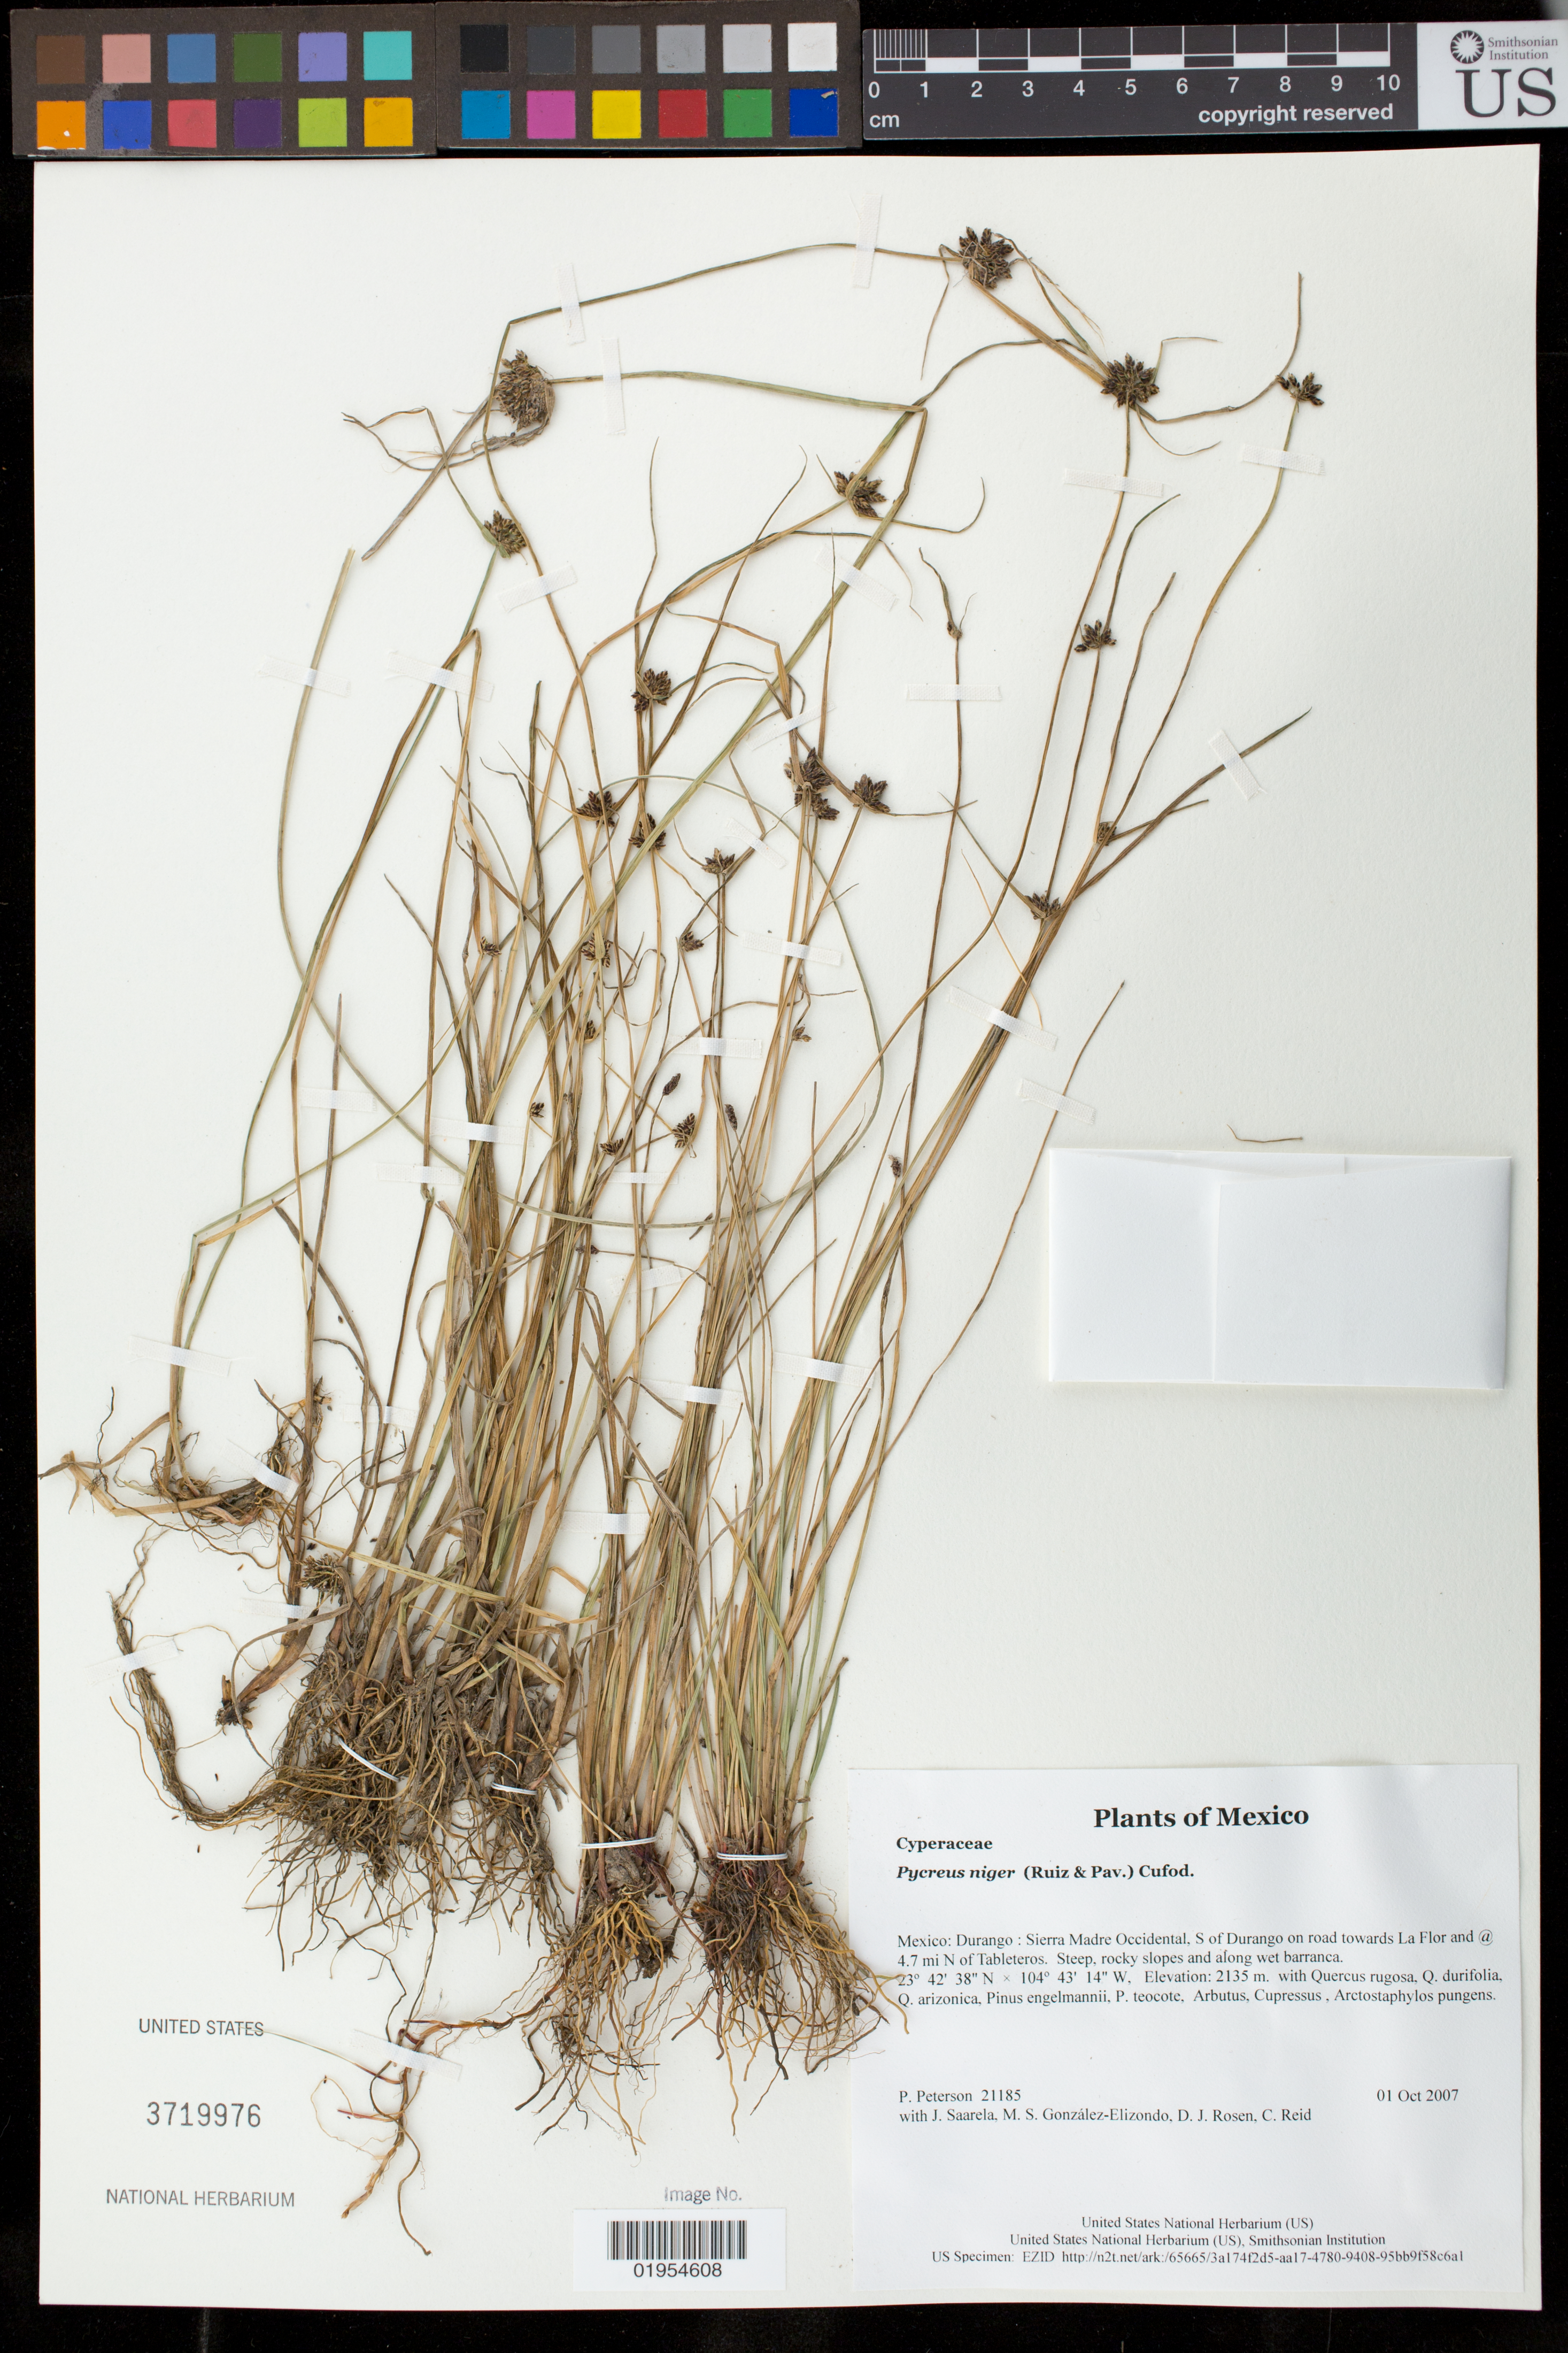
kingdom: Plantae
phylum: Tracheophyta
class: Liliopsida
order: Poales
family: Cyperaceae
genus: Cyperus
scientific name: Cyperus niger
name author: Ruiz & Pav.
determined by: Strong, Mark T., (BOT), Smithsonian Institution - National Museum of Natural History (UNITED STATES)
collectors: P. M. Peterson, J. Saarela, M. S. González-Elizondo, D. J. Rosen & C. Reid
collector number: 21185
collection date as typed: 01 Oct 2007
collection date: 2007-10-01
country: Mexico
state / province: Durango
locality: Sierra Madre Occidental, S of Durango on road towards La Flor and @ 4.7 mi N of Tableteros. Steep, rocky slopes and along wet barranca.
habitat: with Quercus rugosa, Q. durifolia, Q. arizonica, Pinus engelmannii, P. teocote, Arbutus, Cupressus , Arctostaphylos pungens.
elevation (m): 2135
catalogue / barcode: US 3719976